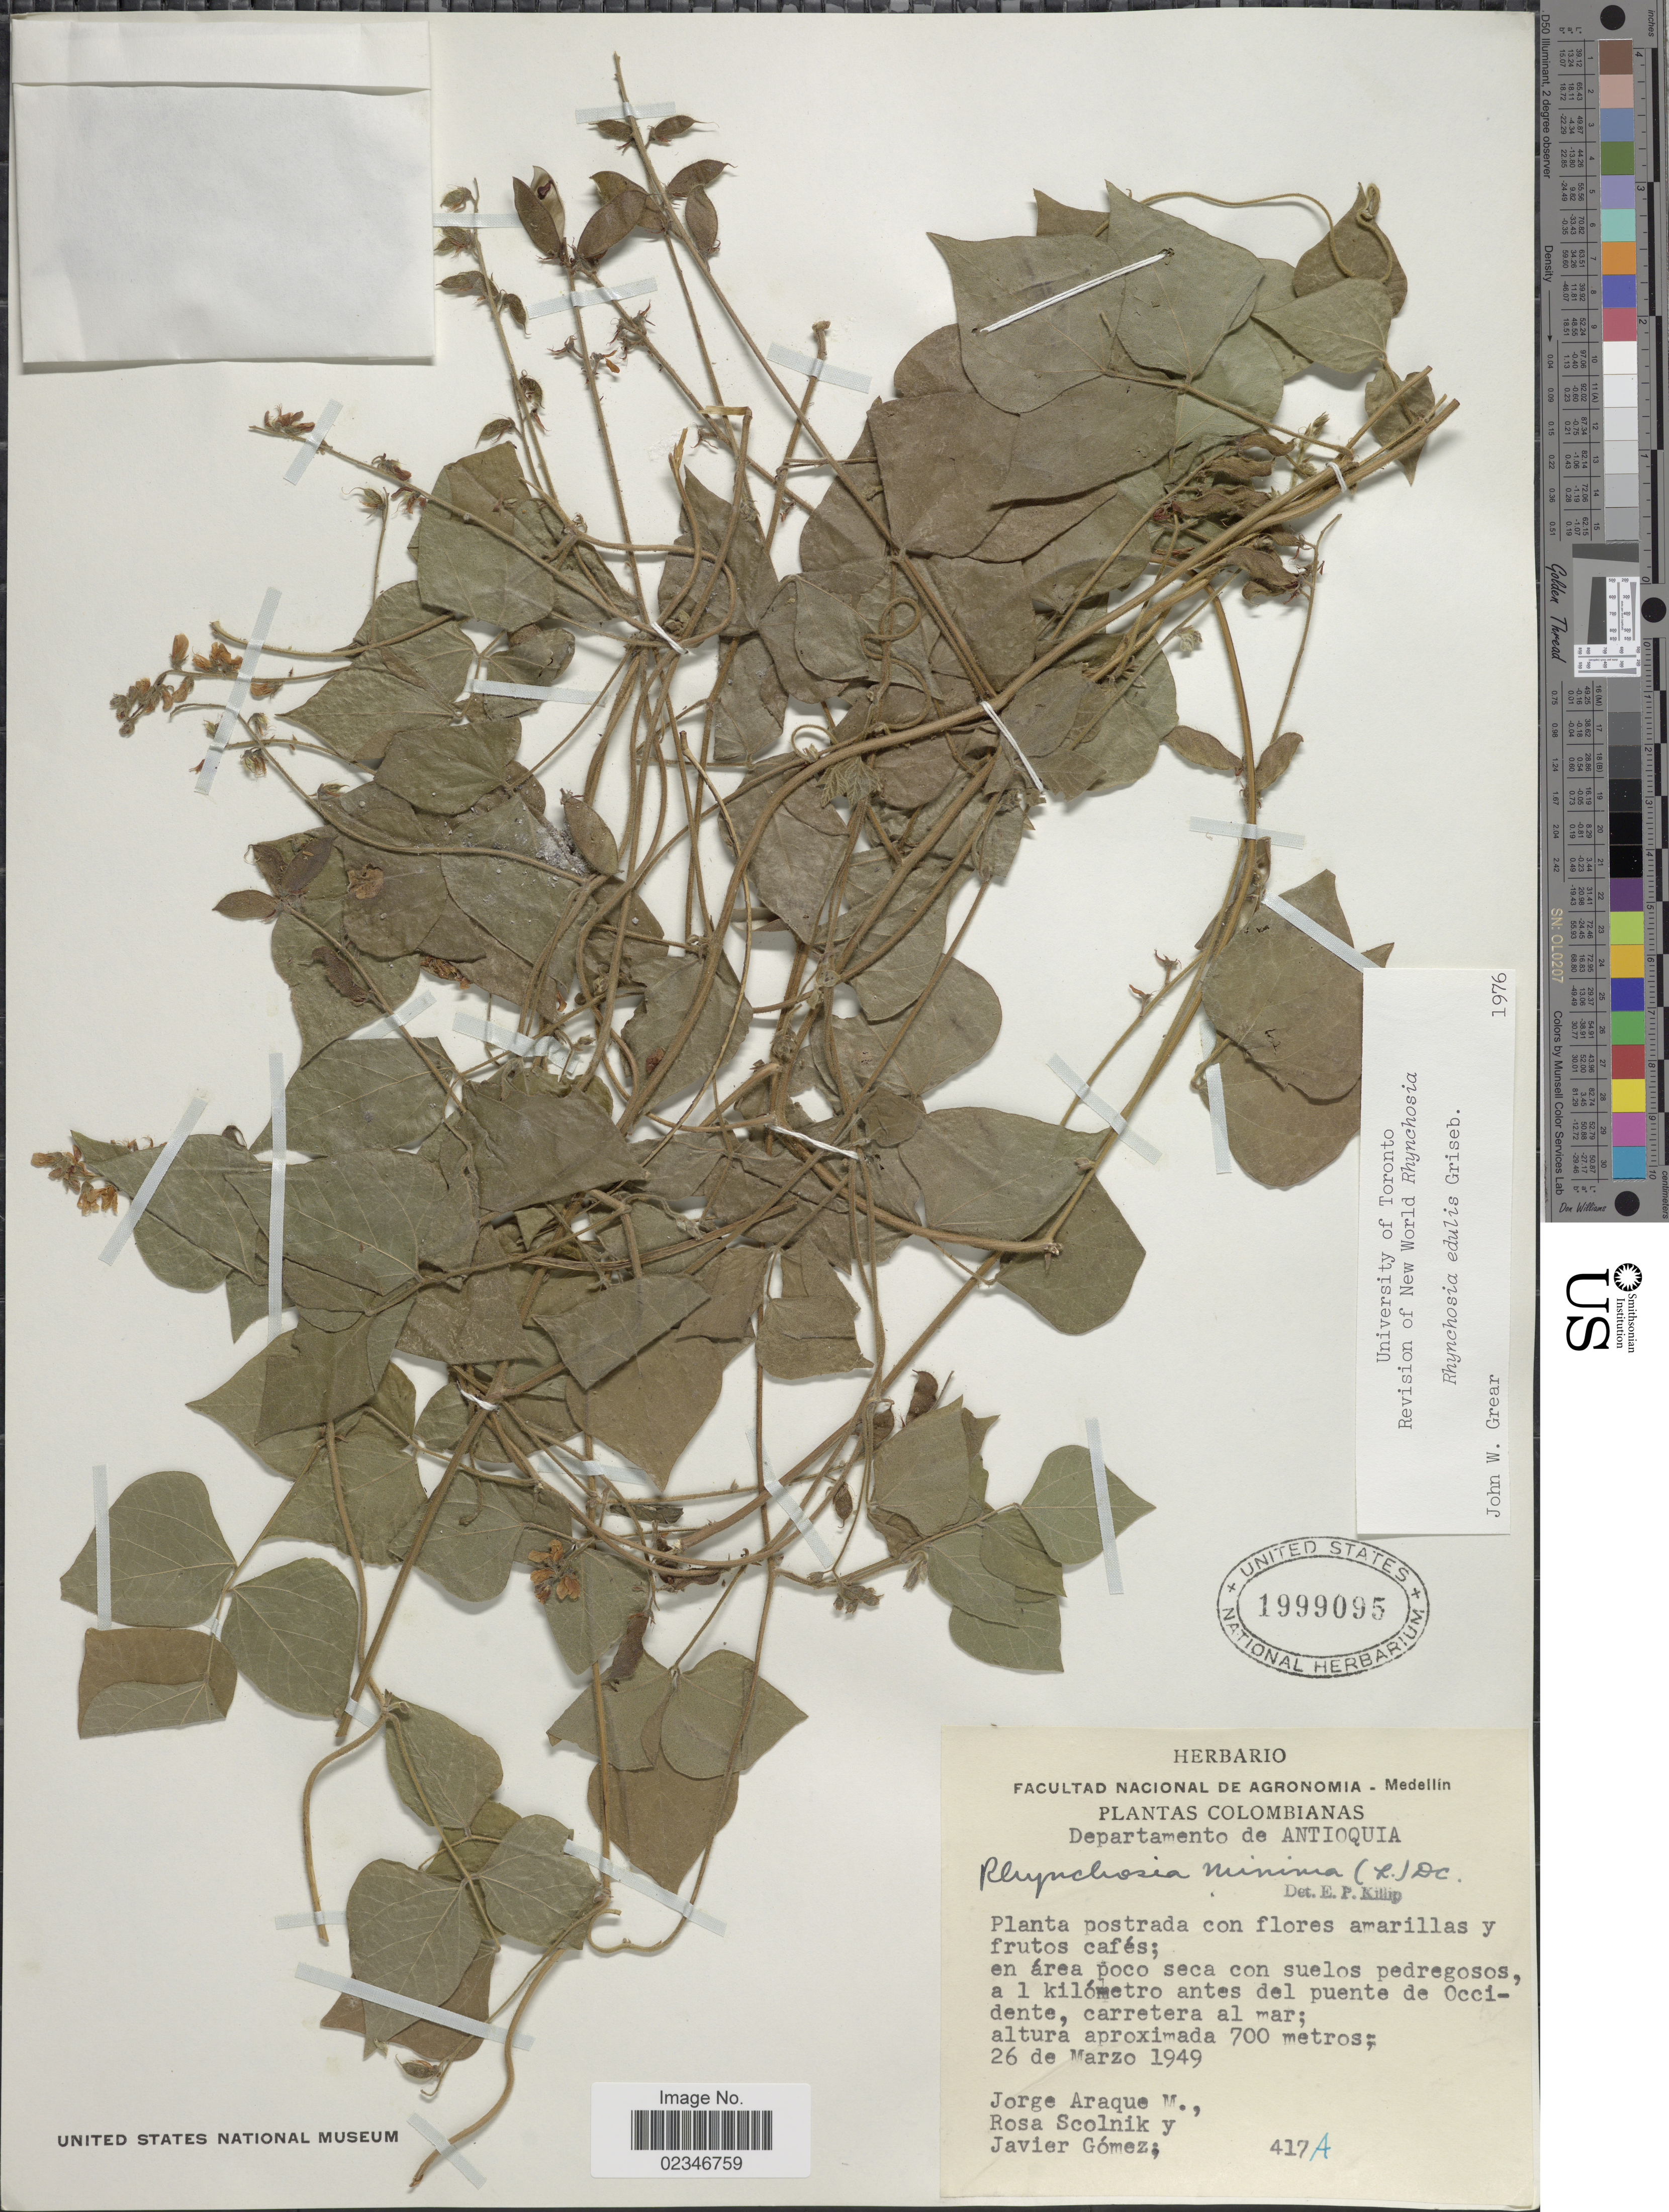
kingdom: Plantae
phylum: Tracheophyta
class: Magnoliopsida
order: Fabales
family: Fabaceae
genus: Rhynchosia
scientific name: Rhynchosia edulis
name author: Griseb.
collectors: J. Araque Molina, R. Scolnik & J. Gómez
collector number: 417A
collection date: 1949-03-26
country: Colombia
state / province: Antioquia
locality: Departamento de Antioquia, en area poco seca con suelos pedregosos a 1 kilometro antes del puente de Occidente, carretera al mar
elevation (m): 700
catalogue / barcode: US 1999095